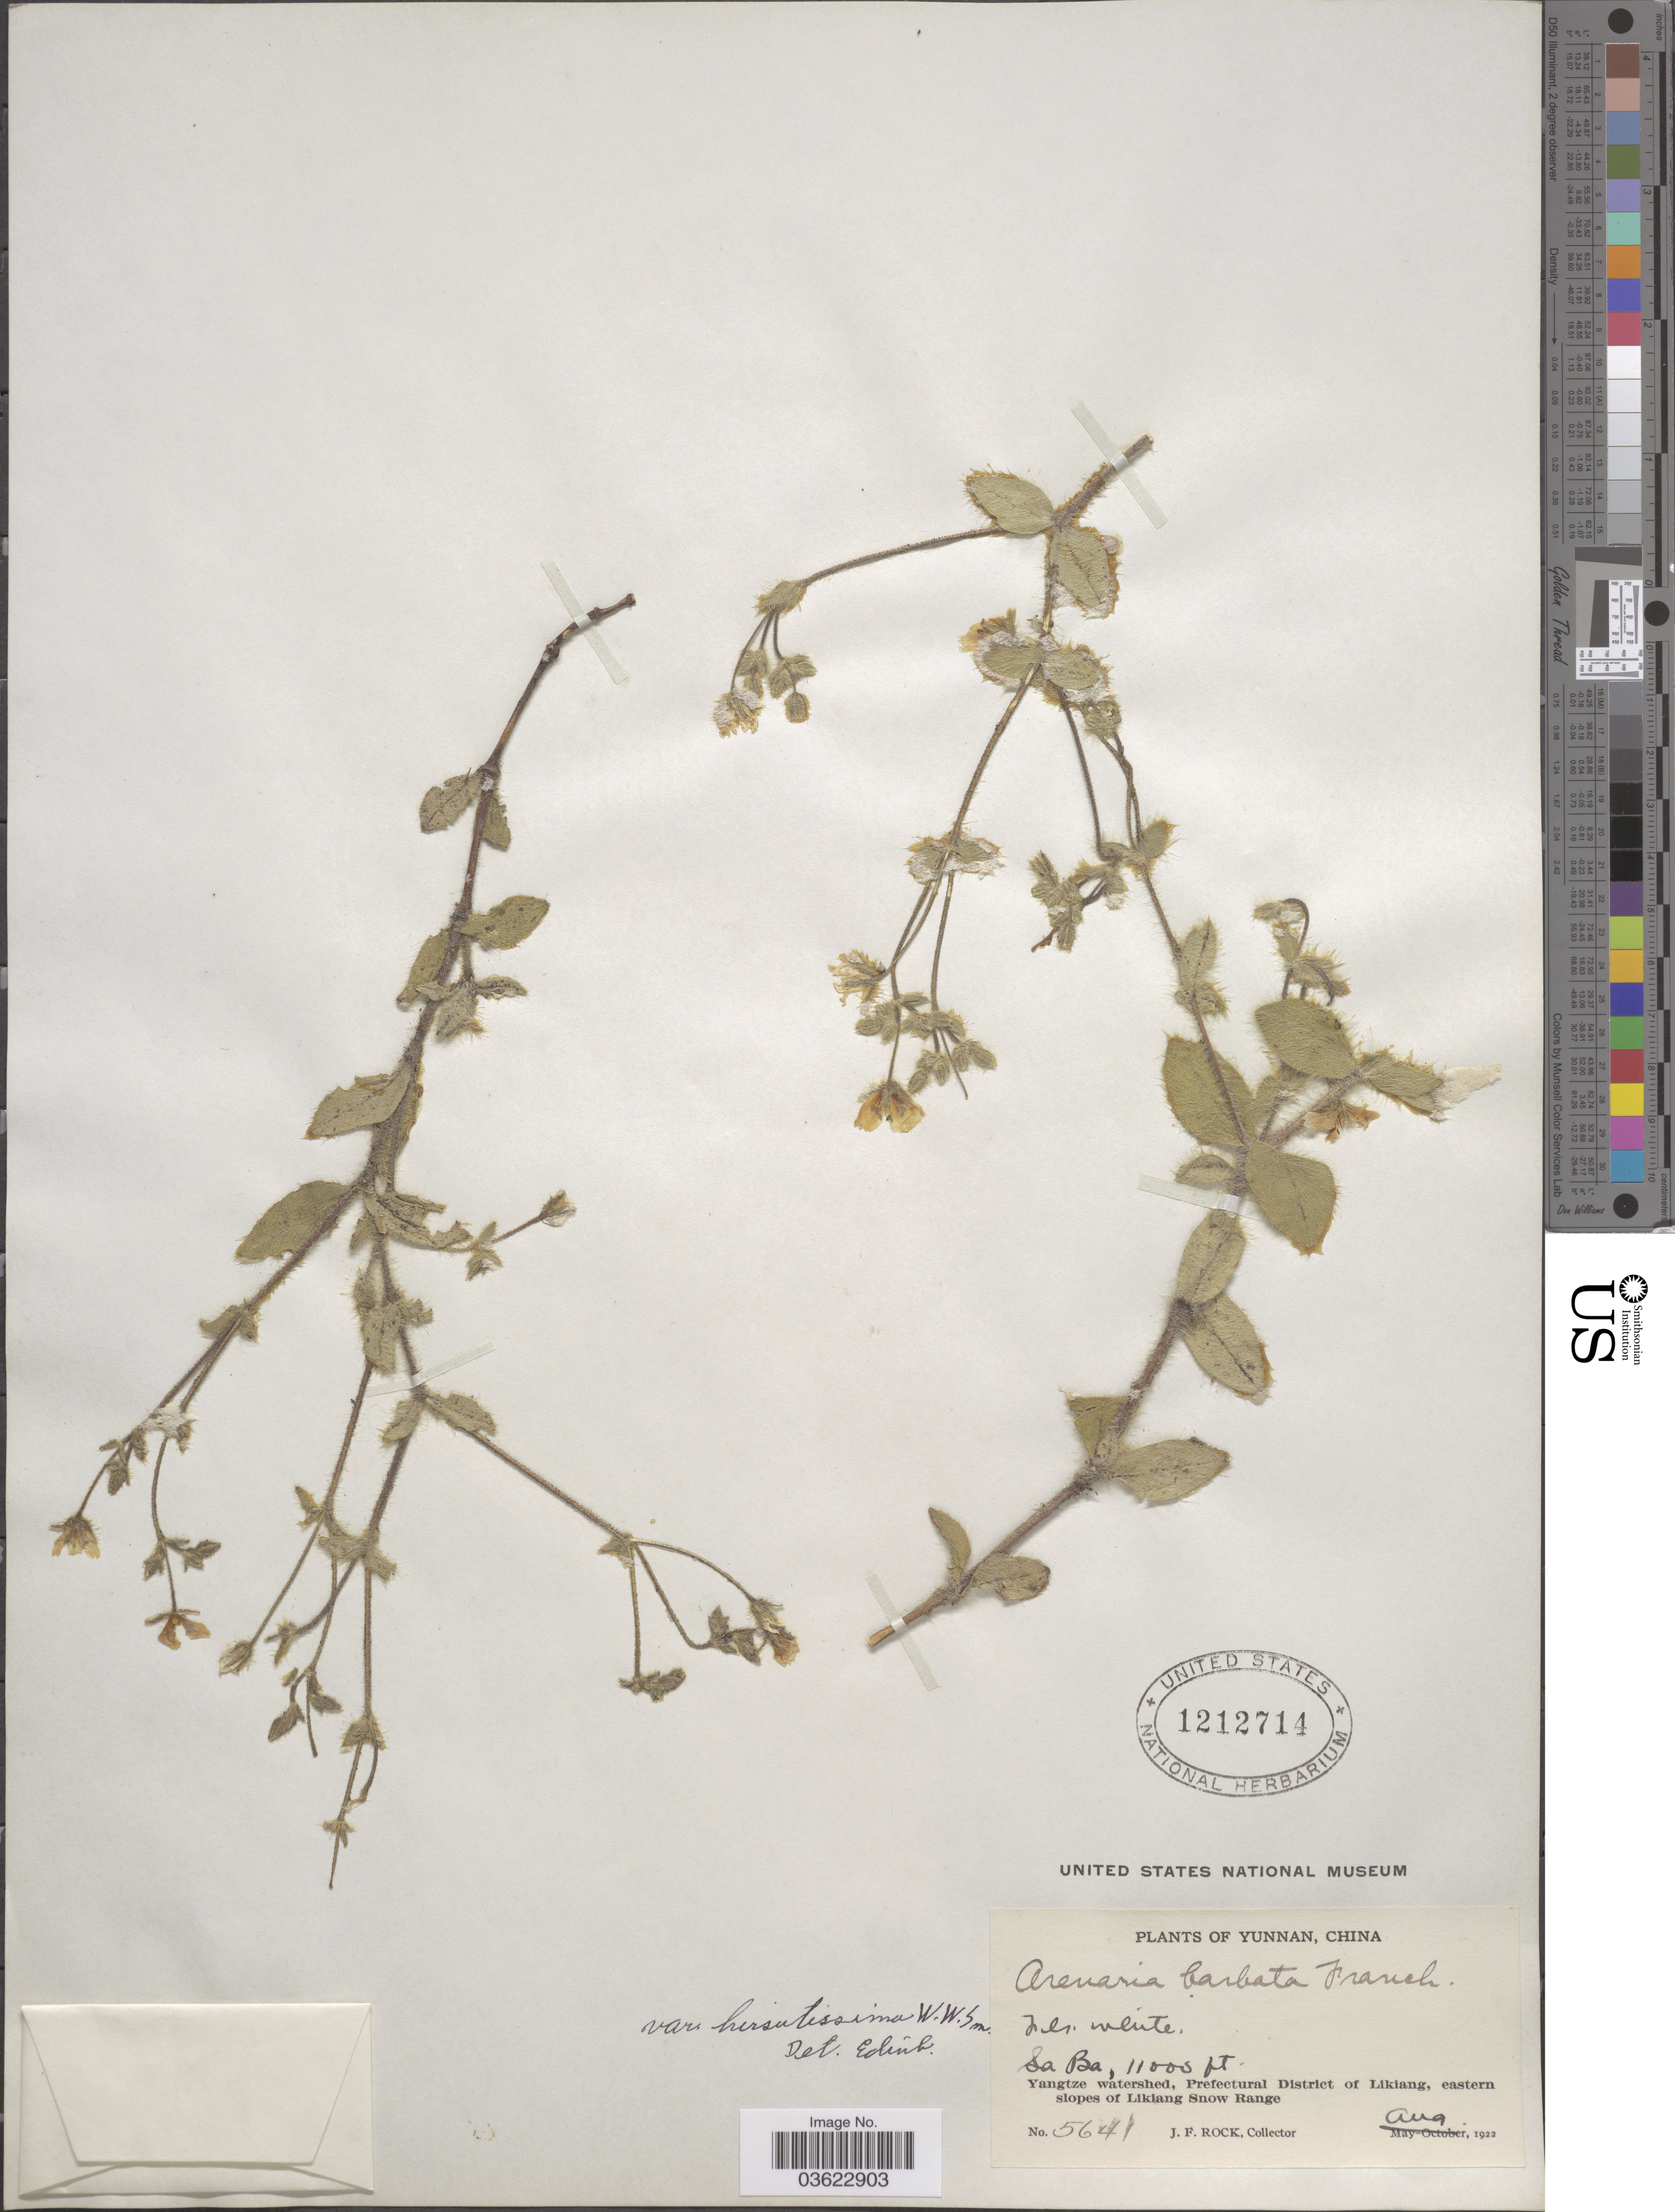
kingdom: Plantae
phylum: Tracheophyta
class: Magnoliopsida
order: Caryophyllales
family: Caryophyllaceae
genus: Odontostemma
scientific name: Odontostemma barbatum var. hirsutissima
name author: (W.W. Sm.) Rabeler & W.L. Wagner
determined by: Strong, Mark T., (BOT), Smithsonian Institution - National Museum of Natural History (UNITED STATES)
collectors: J. Rock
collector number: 5641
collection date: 1922-08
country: China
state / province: Yunnan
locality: Sa Ba. Yangtze watershed, Prefectural District of Likiang, eastern slopes of Likiang Snow Range.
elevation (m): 3353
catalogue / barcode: US 1212714